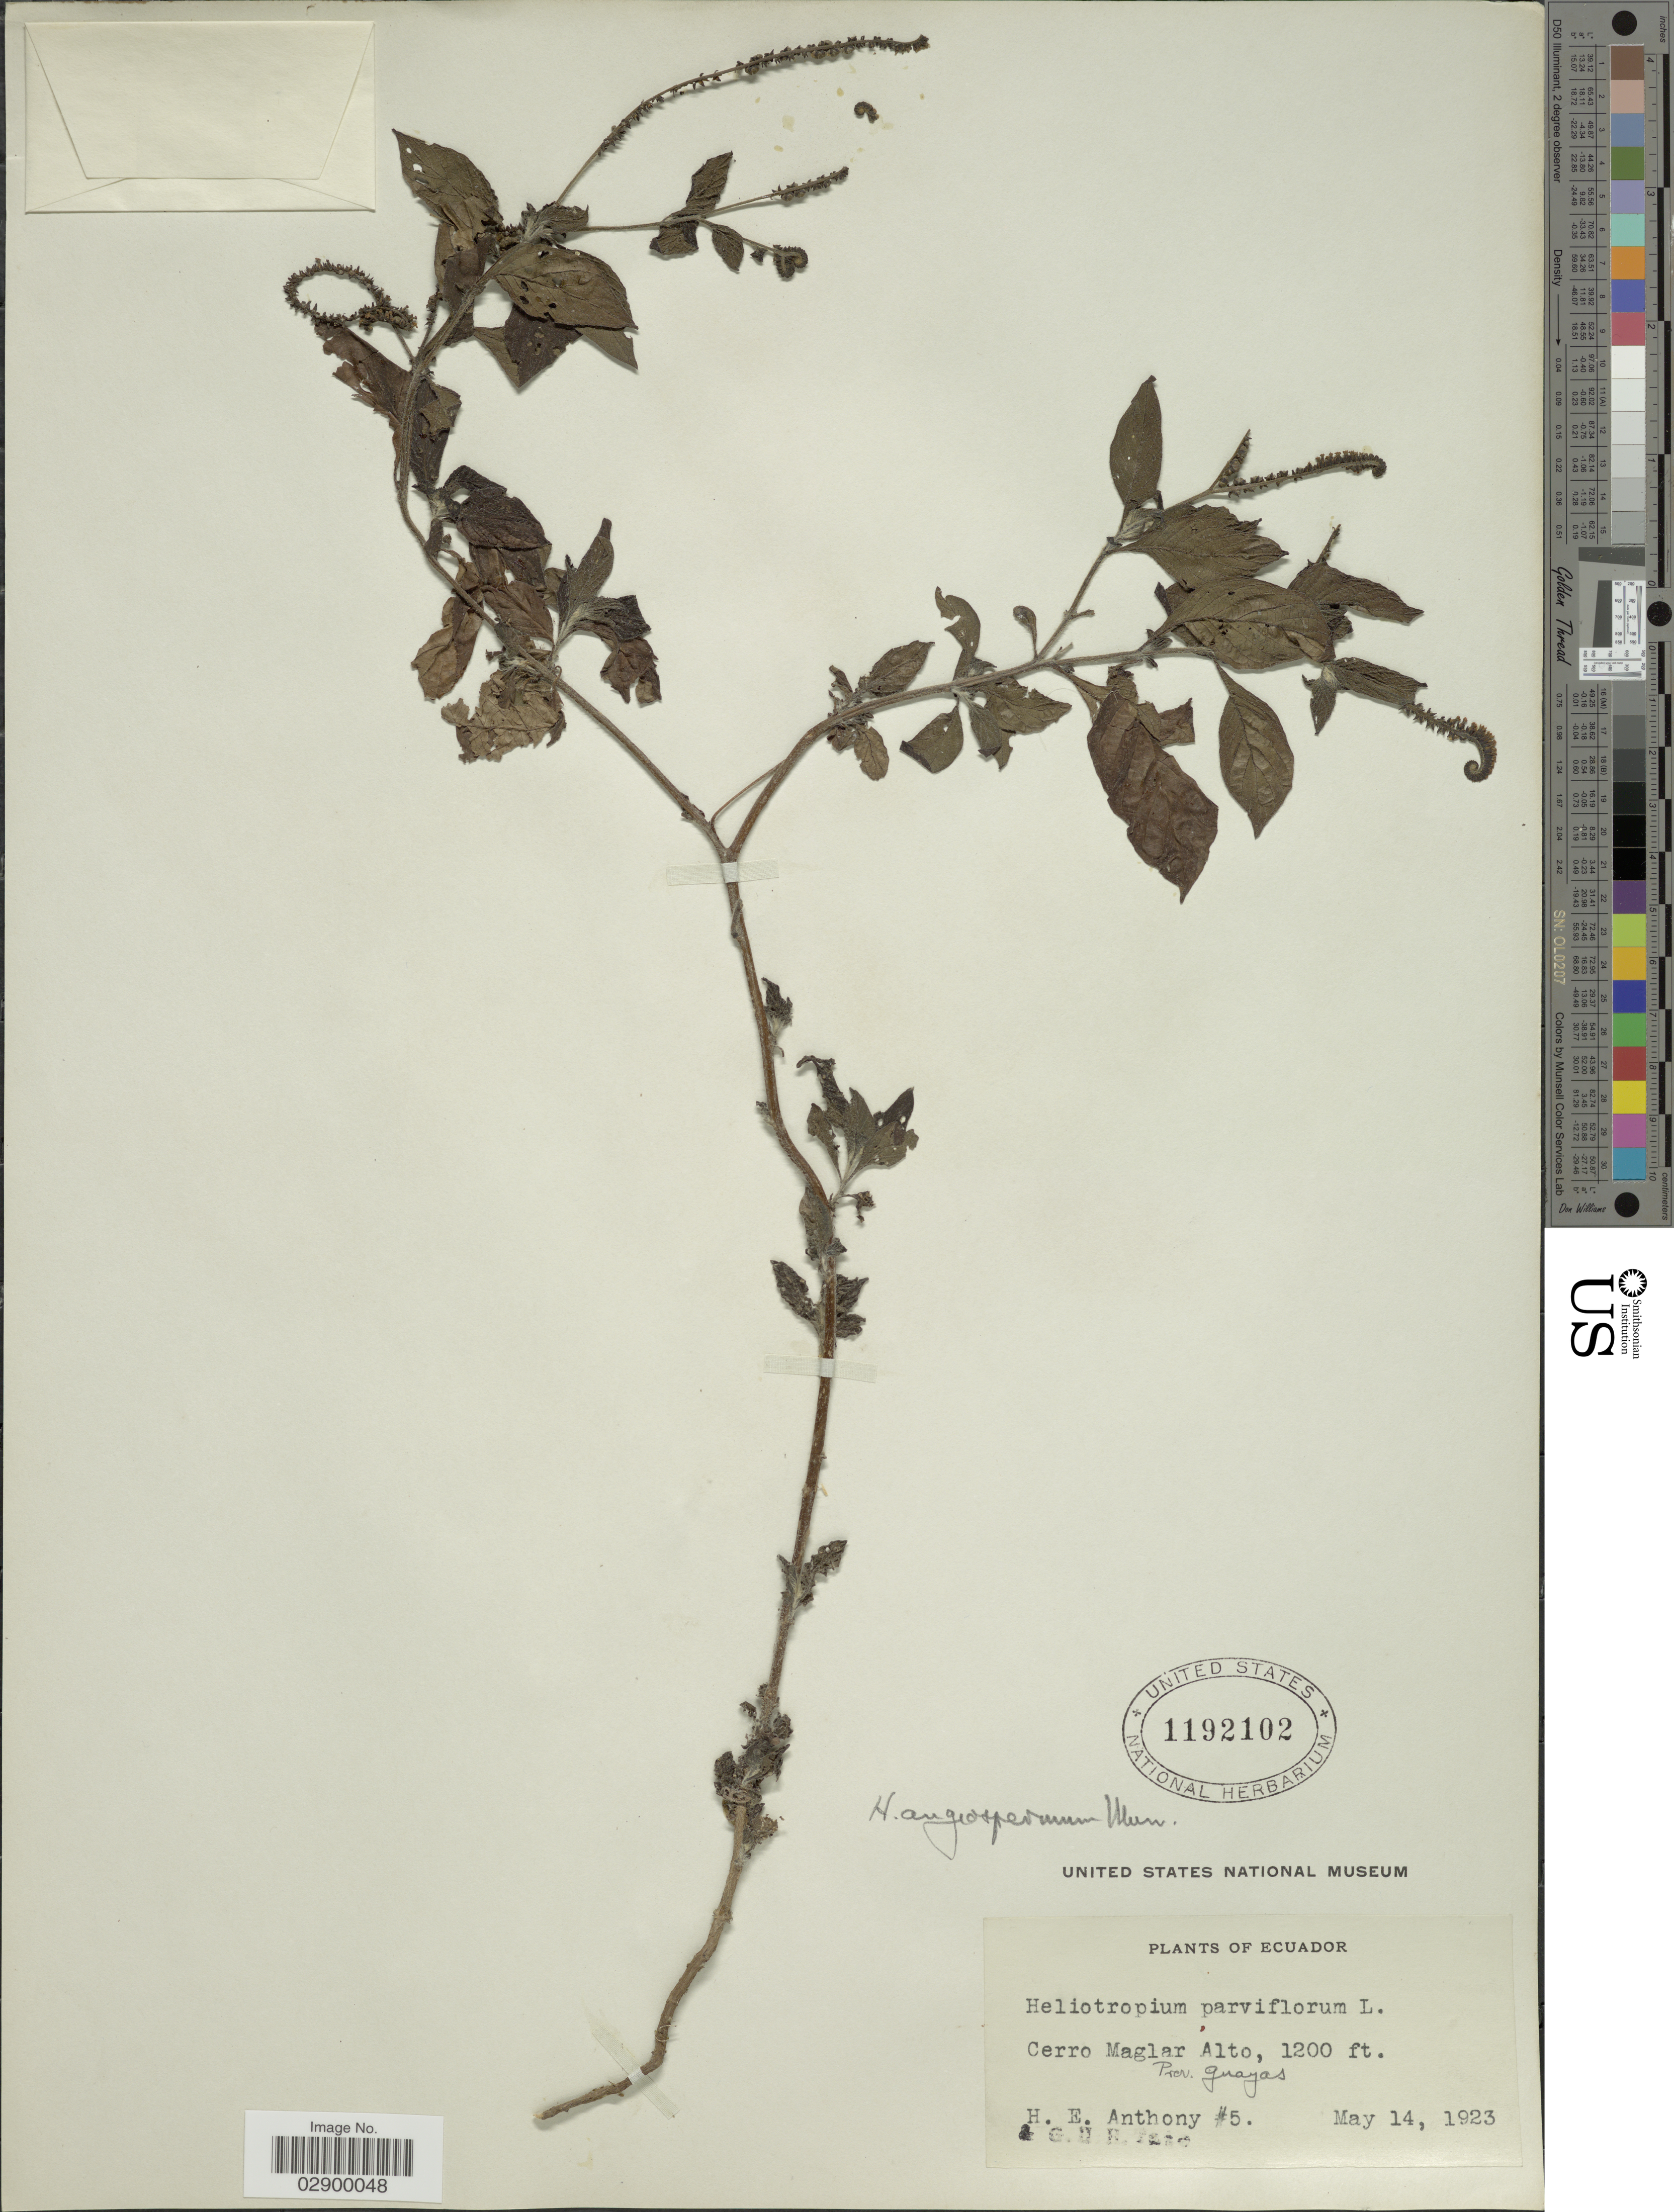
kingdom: Plantae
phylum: Tracheophyta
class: Magnoliopsida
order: Boraginales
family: Heliotropiaceae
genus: Heliotropium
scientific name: Heliotropium angiospermum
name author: Murray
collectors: H. E. Anthony & G. H. H.Tate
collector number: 5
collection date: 1923-05-14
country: Ecuador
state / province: Guayas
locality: Cerro Maglar Alto.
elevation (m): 366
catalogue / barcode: US 1192102